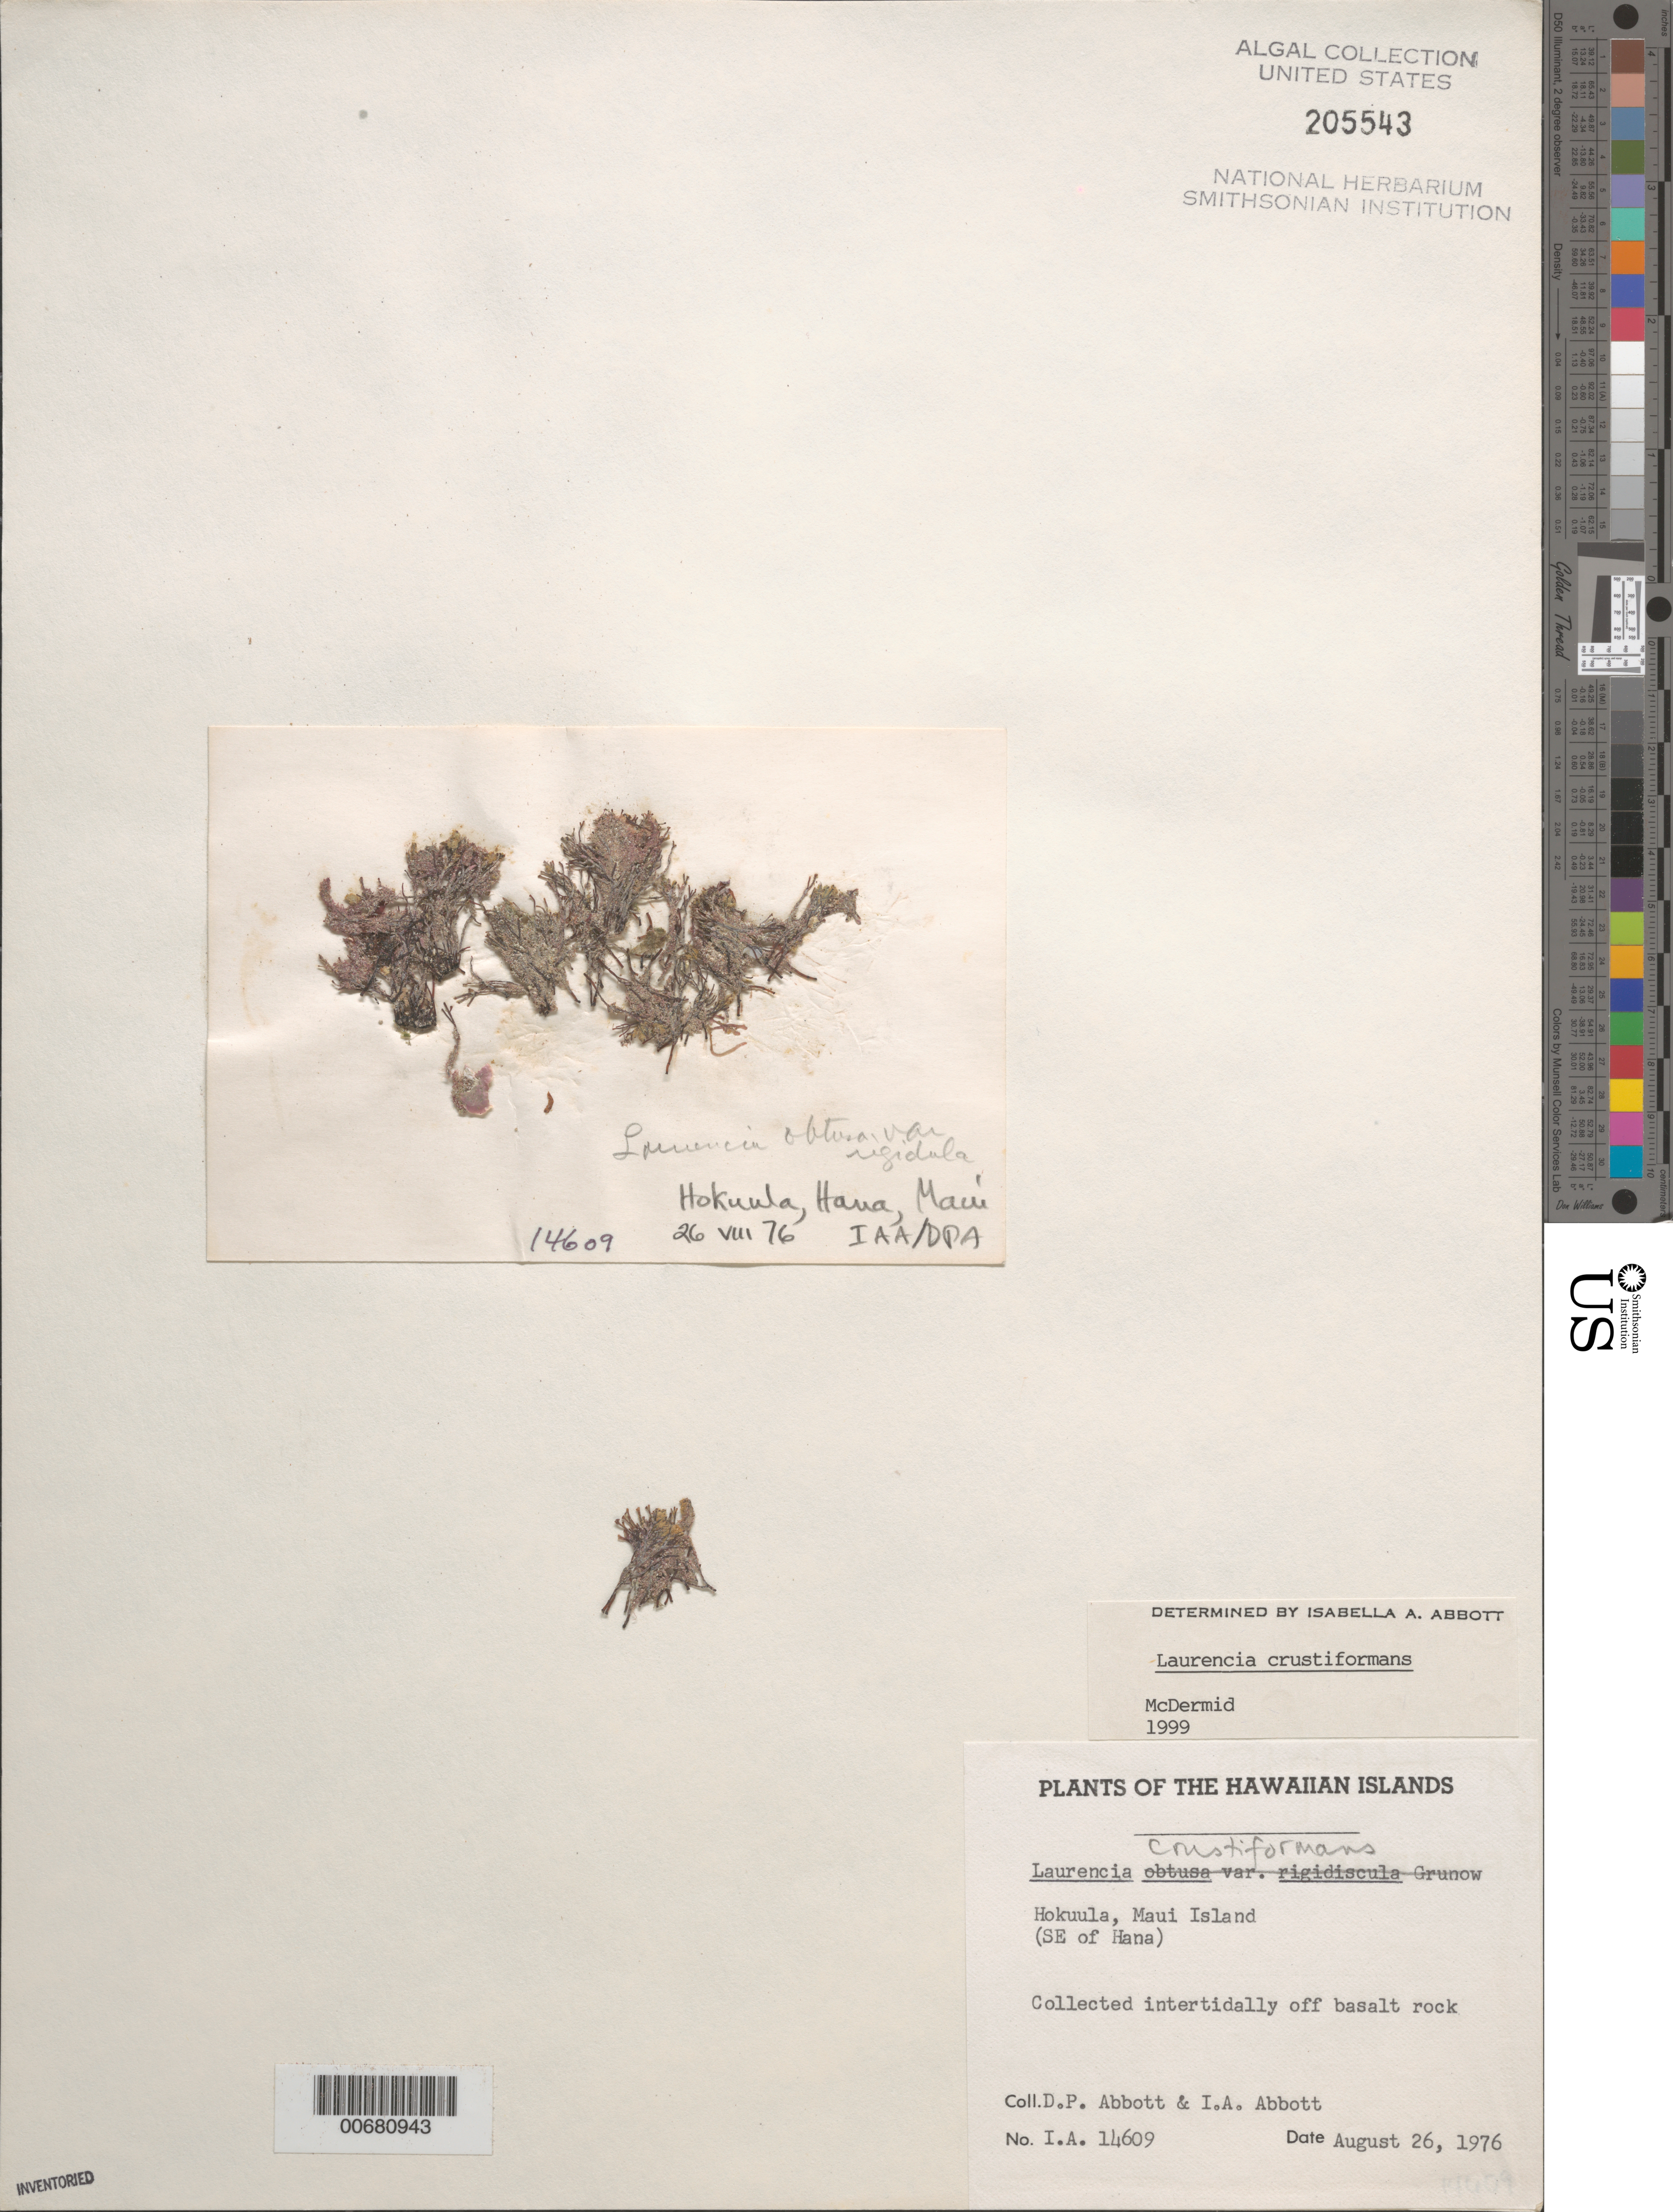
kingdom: Plantae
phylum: Rhodophyta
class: Florideophyceae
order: Ceramiales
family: Rhodomelaceae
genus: Palisada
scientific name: Palisada crustiformans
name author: (McDermid) A.R. Sherwood et al.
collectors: I. A. Abbott & D. P. Abbott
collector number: IAA 14609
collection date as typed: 26 Aug 1976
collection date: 1976-08-26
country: United States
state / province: Hawaii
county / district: Maui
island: Maui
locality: Hokuula, southeast of Hana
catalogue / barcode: US 205543